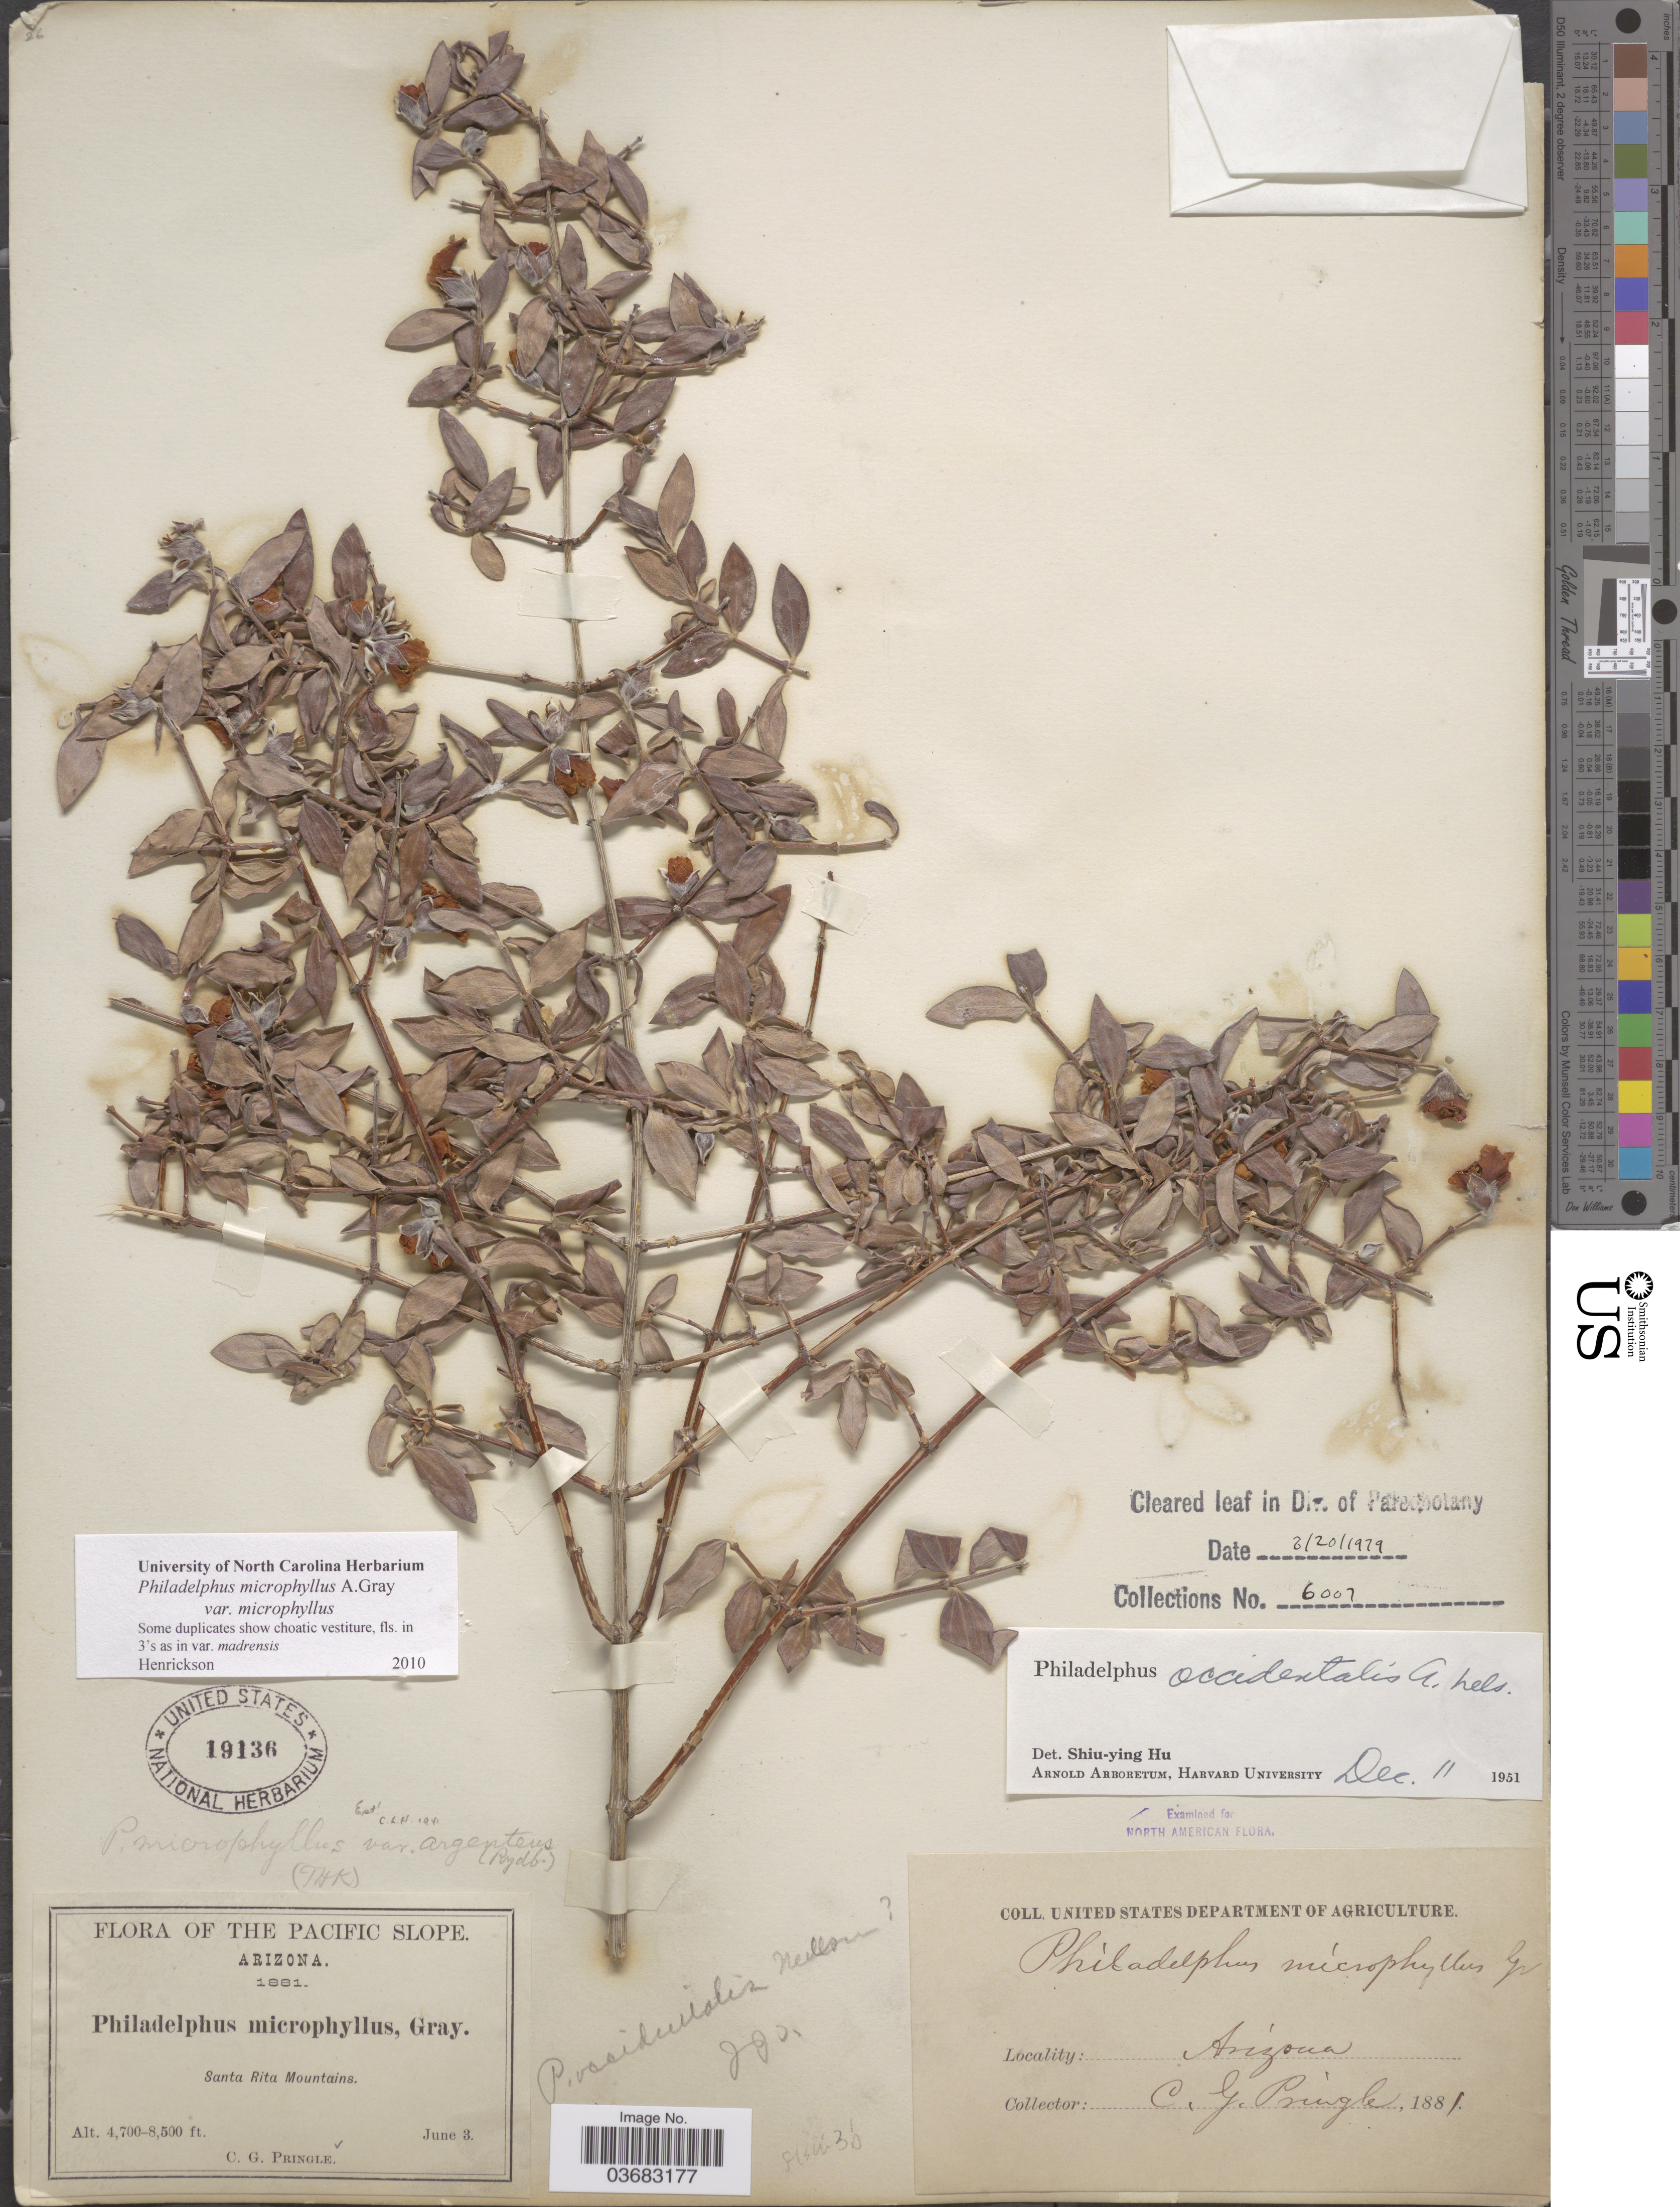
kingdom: Plantae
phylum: Tracheophyta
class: Magnoliopsida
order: Cornales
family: Hydrangeaceae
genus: Philadelphus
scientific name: Philadelphus microphyllus var. microphyllus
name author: A. Gray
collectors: C. G. Pringle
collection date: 1881-06-03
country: United States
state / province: Arizona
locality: The Pacific Slope. Santa Rita Mountains.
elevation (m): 1433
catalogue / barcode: US 19136